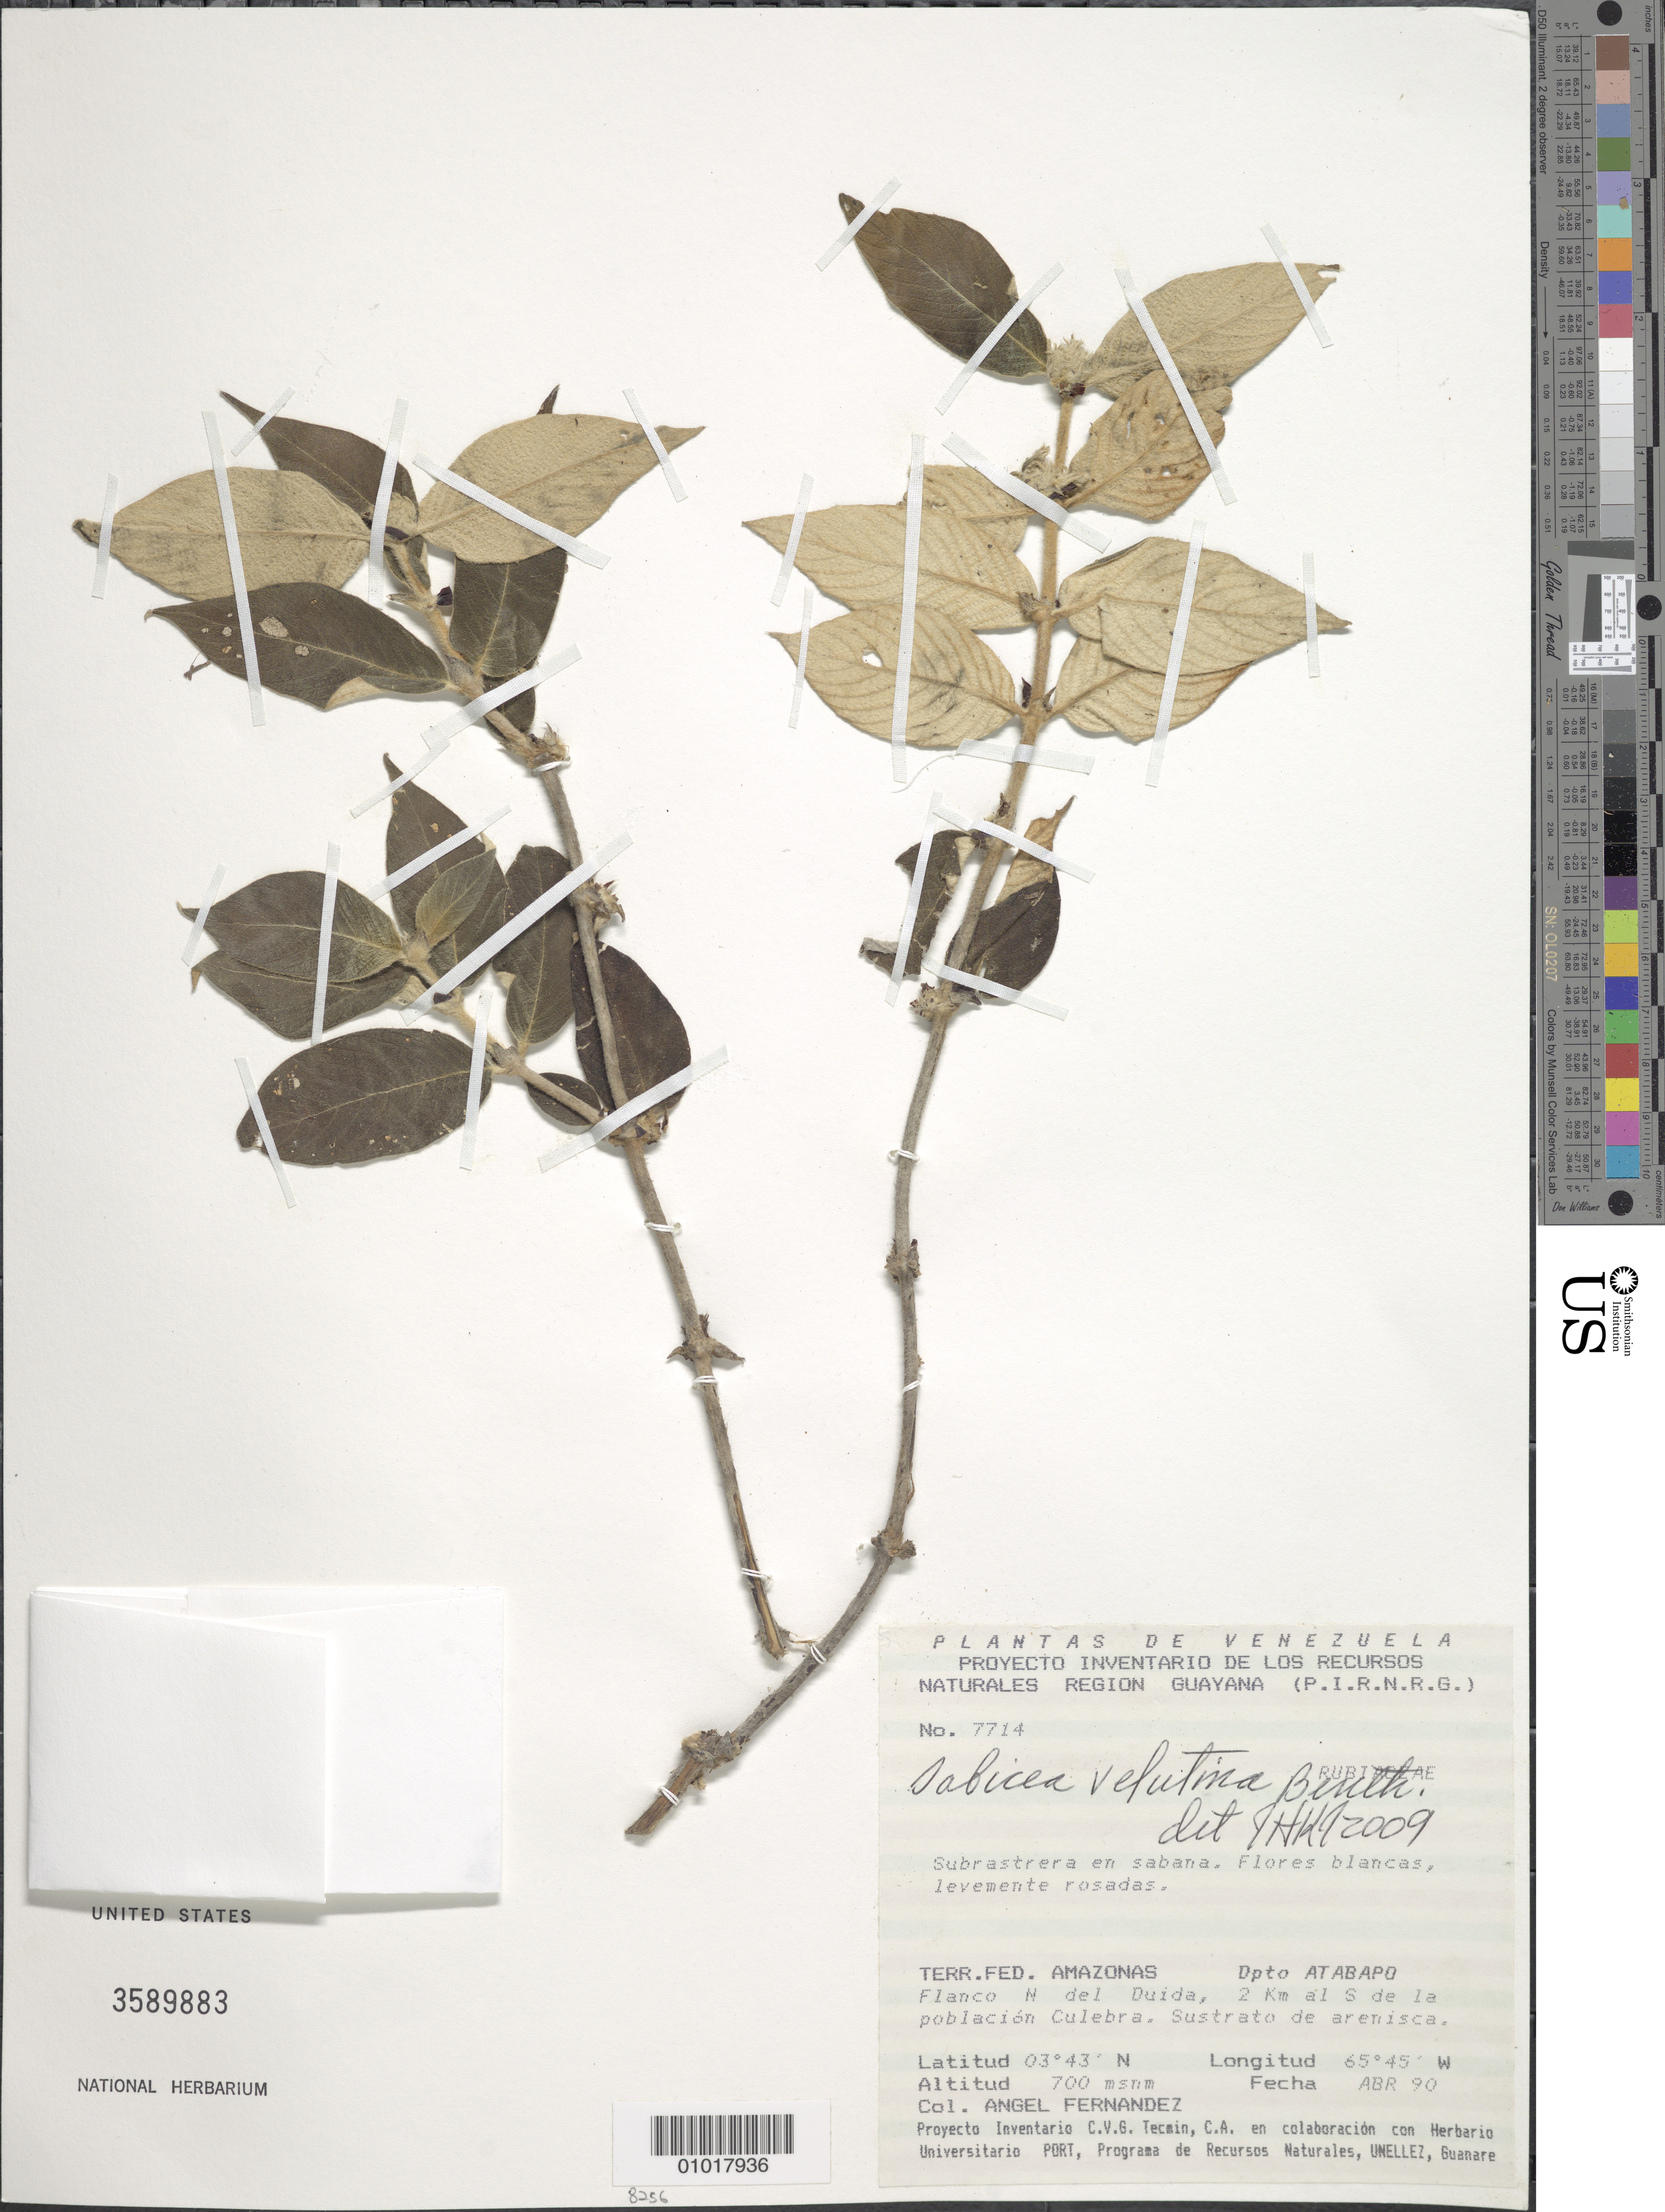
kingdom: Plantae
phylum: Tracheophyta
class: Magnoliopsida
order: Gentianales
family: Rubiaceae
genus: Sabicea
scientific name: Sabicea velutina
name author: Benth.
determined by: Kirkbride, J. H.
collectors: A. Fernández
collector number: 7714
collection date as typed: Apr-90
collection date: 1990-04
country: Venezuela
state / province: Amazonas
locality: Flanco N del Duida, 2 km al S de la poblacion Culebra. Sustrato de arenisca.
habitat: Savanna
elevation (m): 700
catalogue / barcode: US 3589883